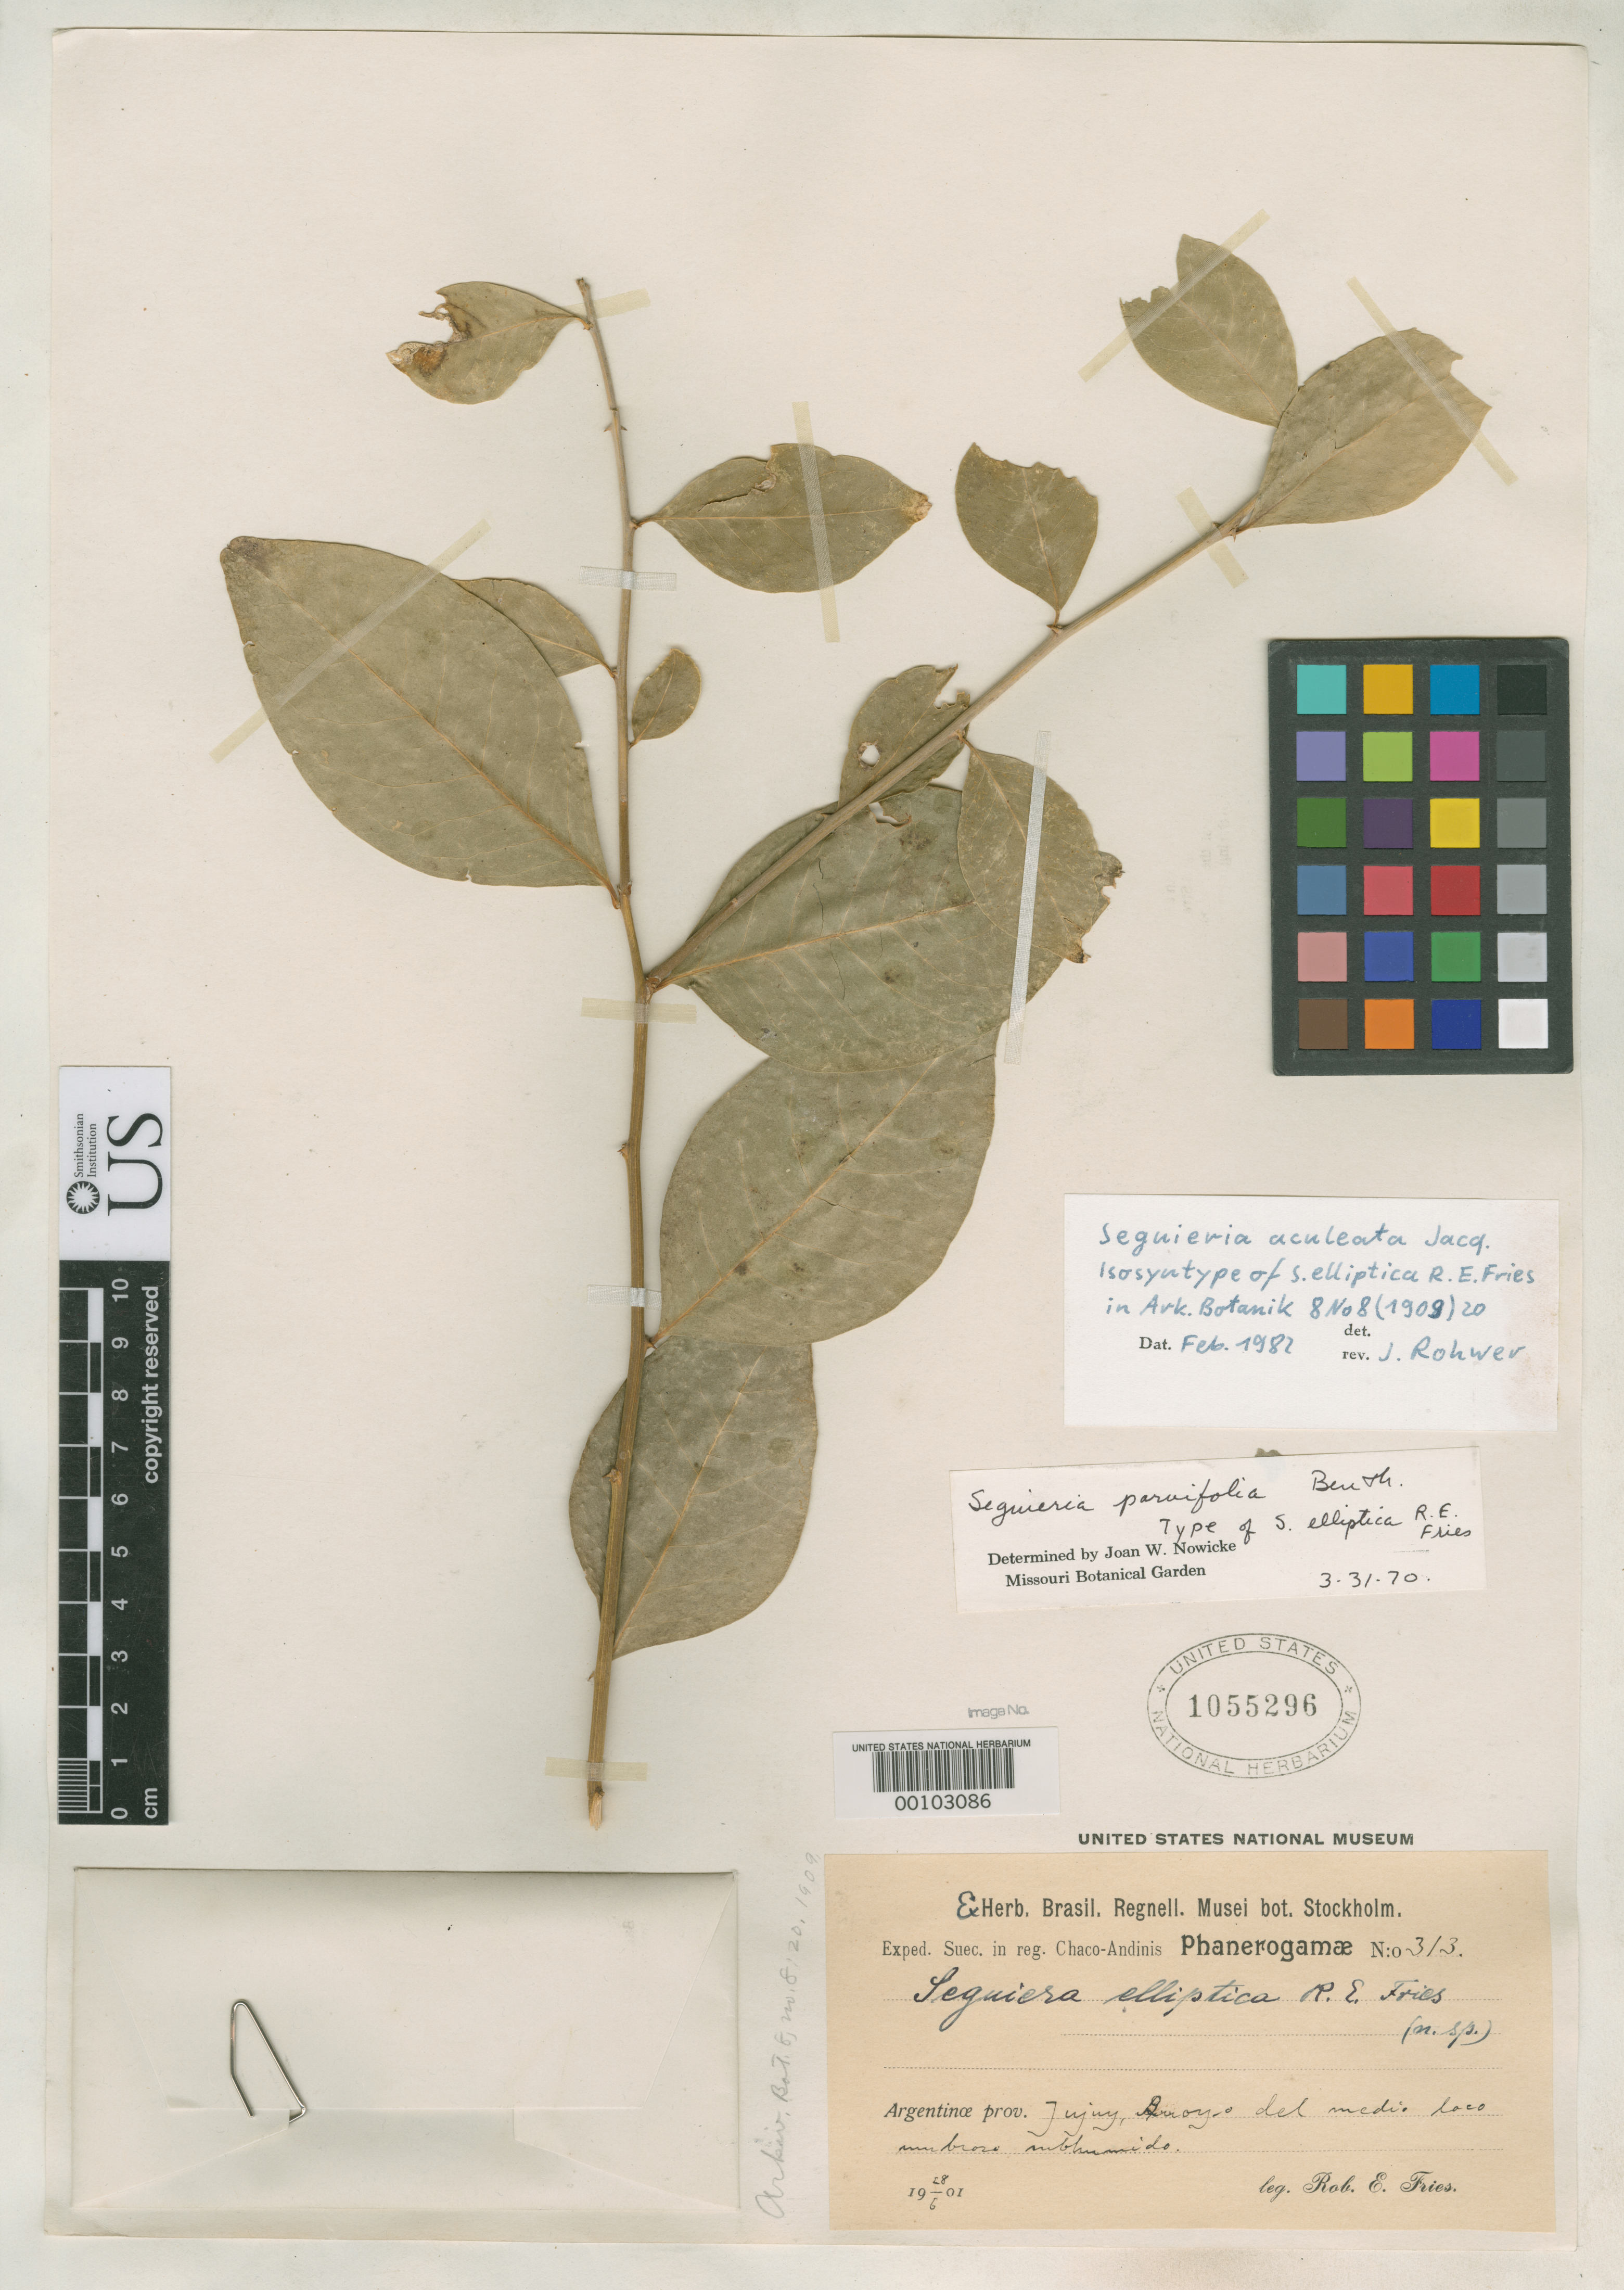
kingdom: Plantae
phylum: Tracheophyta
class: Magnoliopsida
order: Caryophyllales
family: Phytolaccaceae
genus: Seguieria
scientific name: Seguieria elliptica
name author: R.E. Fr.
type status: Isosyntype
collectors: R. E. Fries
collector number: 313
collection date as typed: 25 Jun 1901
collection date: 1901-06-25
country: Argentina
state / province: Jujuy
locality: Arroyo del Medio.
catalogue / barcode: US 1055296